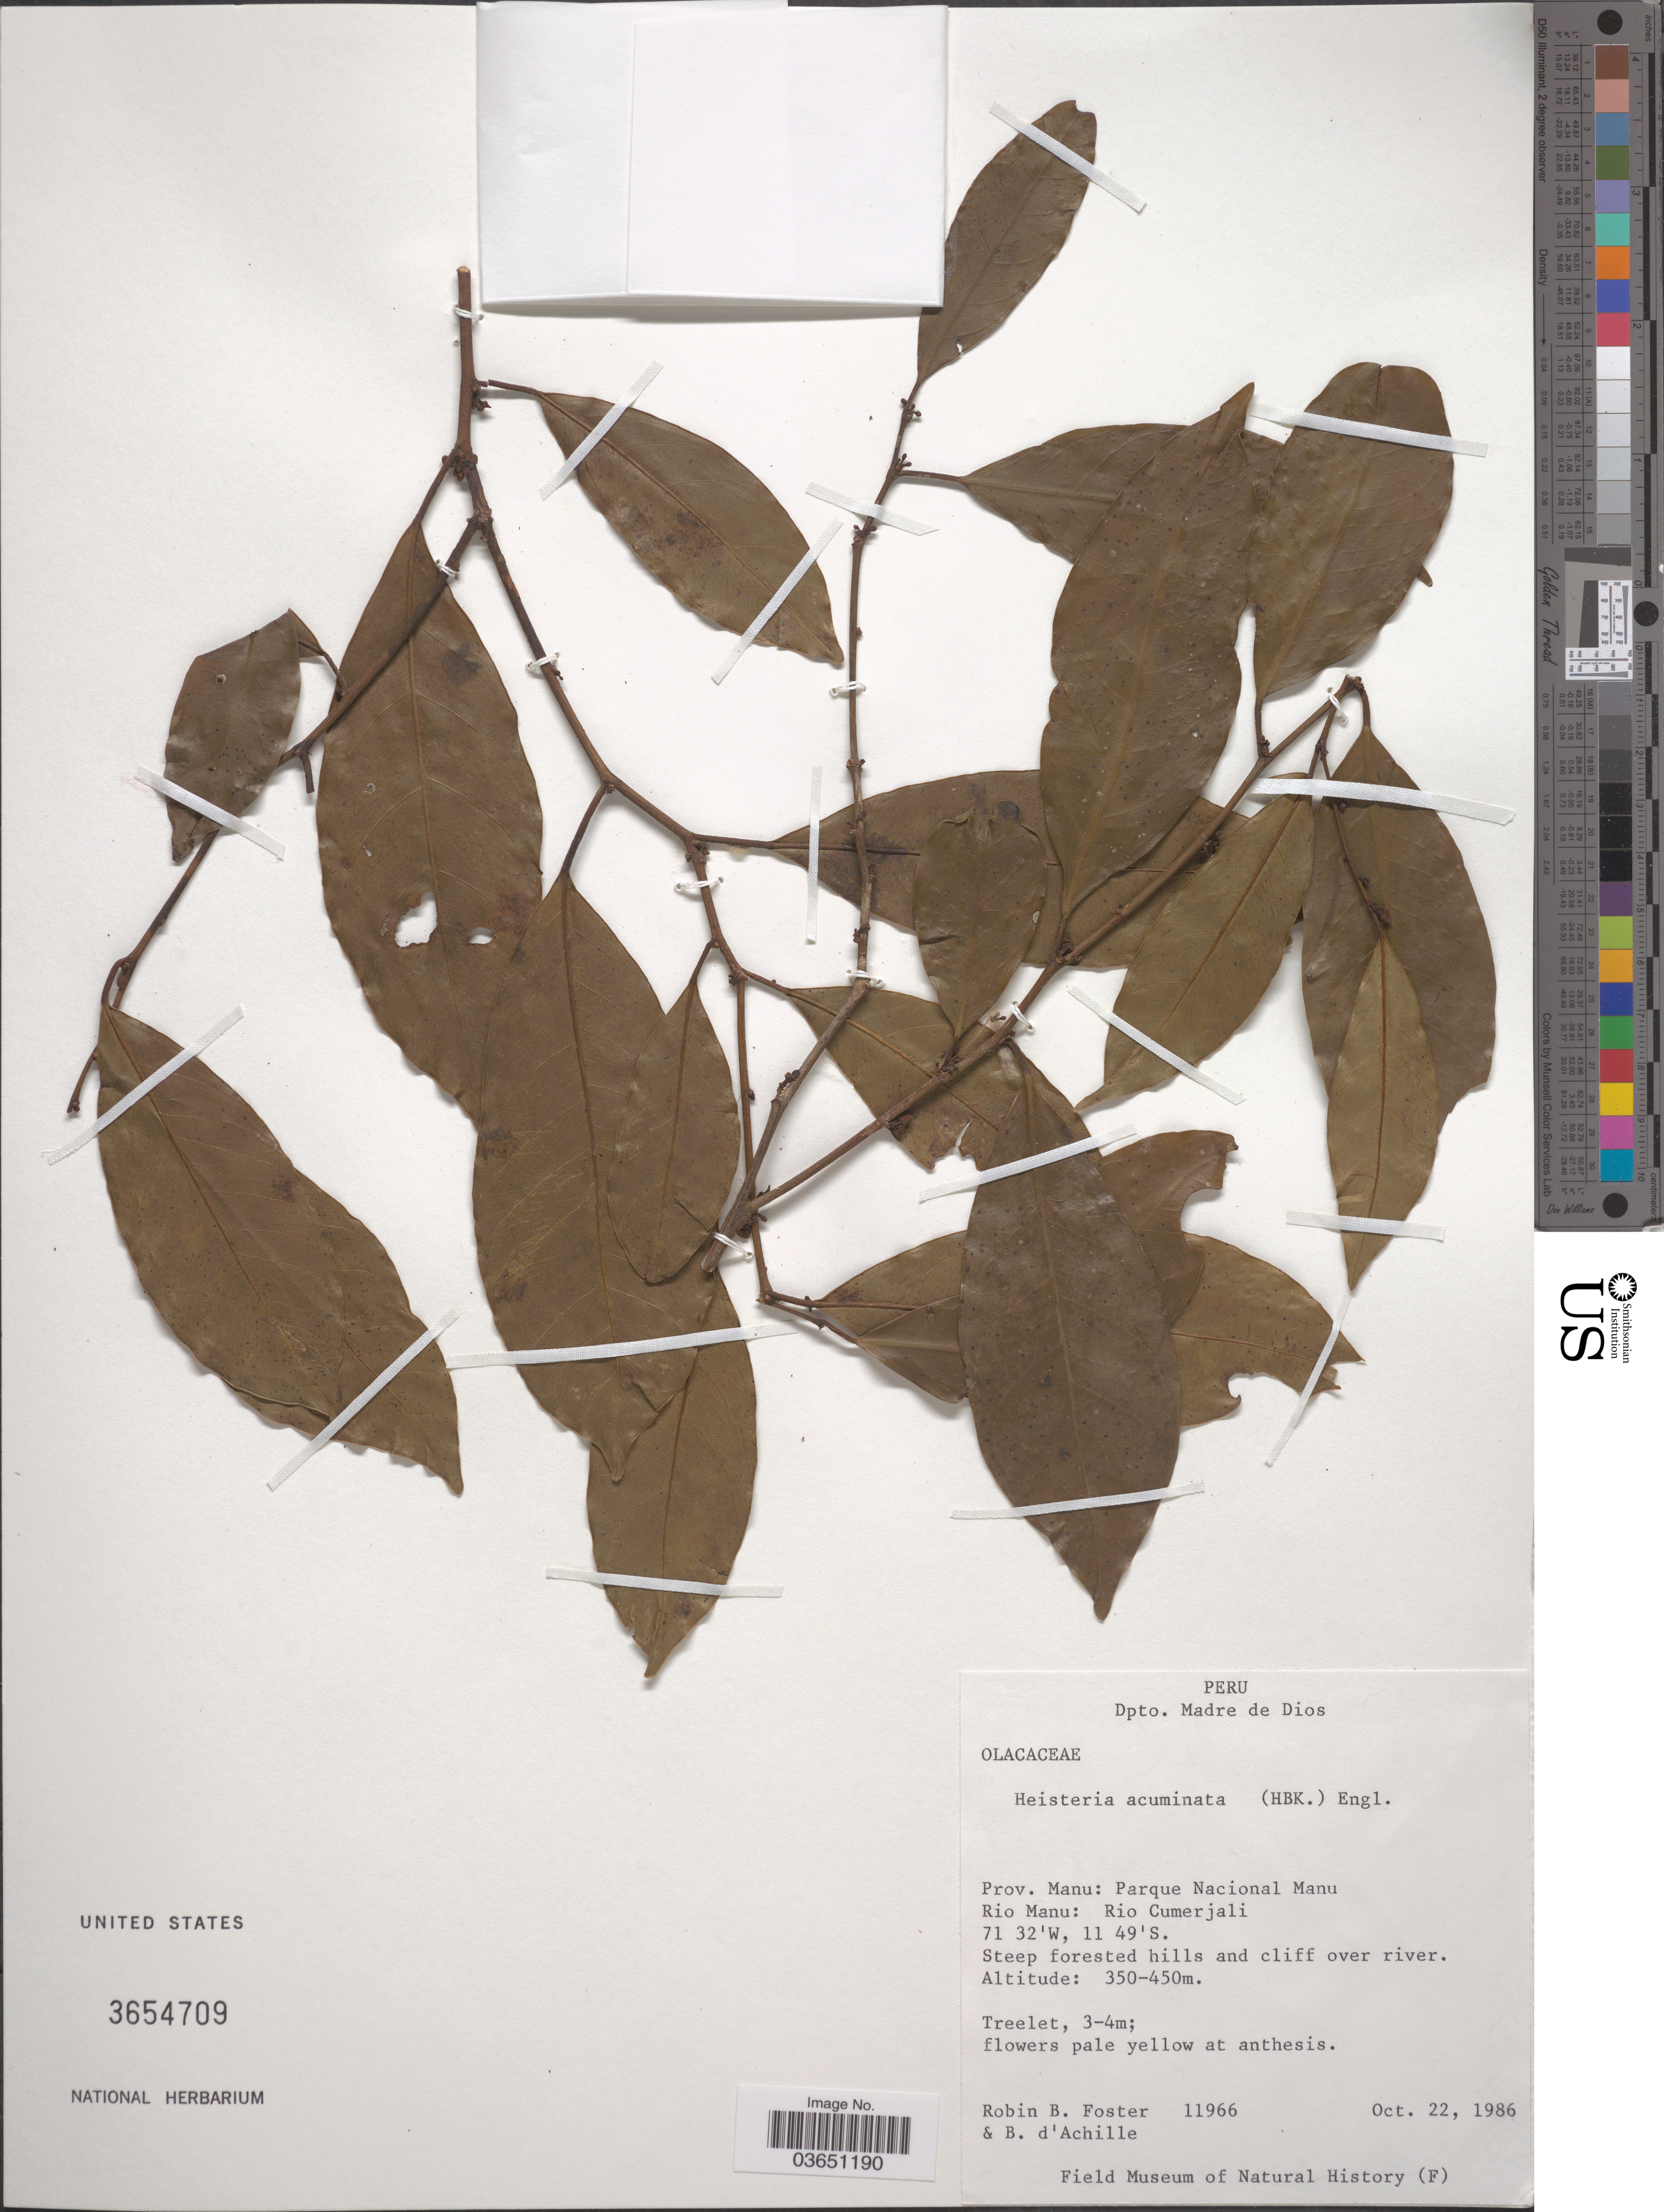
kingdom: Plantae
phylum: Tracheophyta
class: Magnoliopsida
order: Santalales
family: Erythropalaceae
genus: Heisteria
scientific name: Heisteria acuminata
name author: (Humb. & Bonpl.) Engl.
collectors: R. B. Foster & B. d'Achille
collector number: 11966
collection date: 1986-10-22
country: Peru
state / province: Madre de Dios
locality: Dpto. Madre de Dios. Prov. Manu: Parque Nacional Manu Rio Manu: Rio Cumerjali. Steep forested hills and cliff over river.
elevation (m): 350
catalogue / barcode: US 3654709